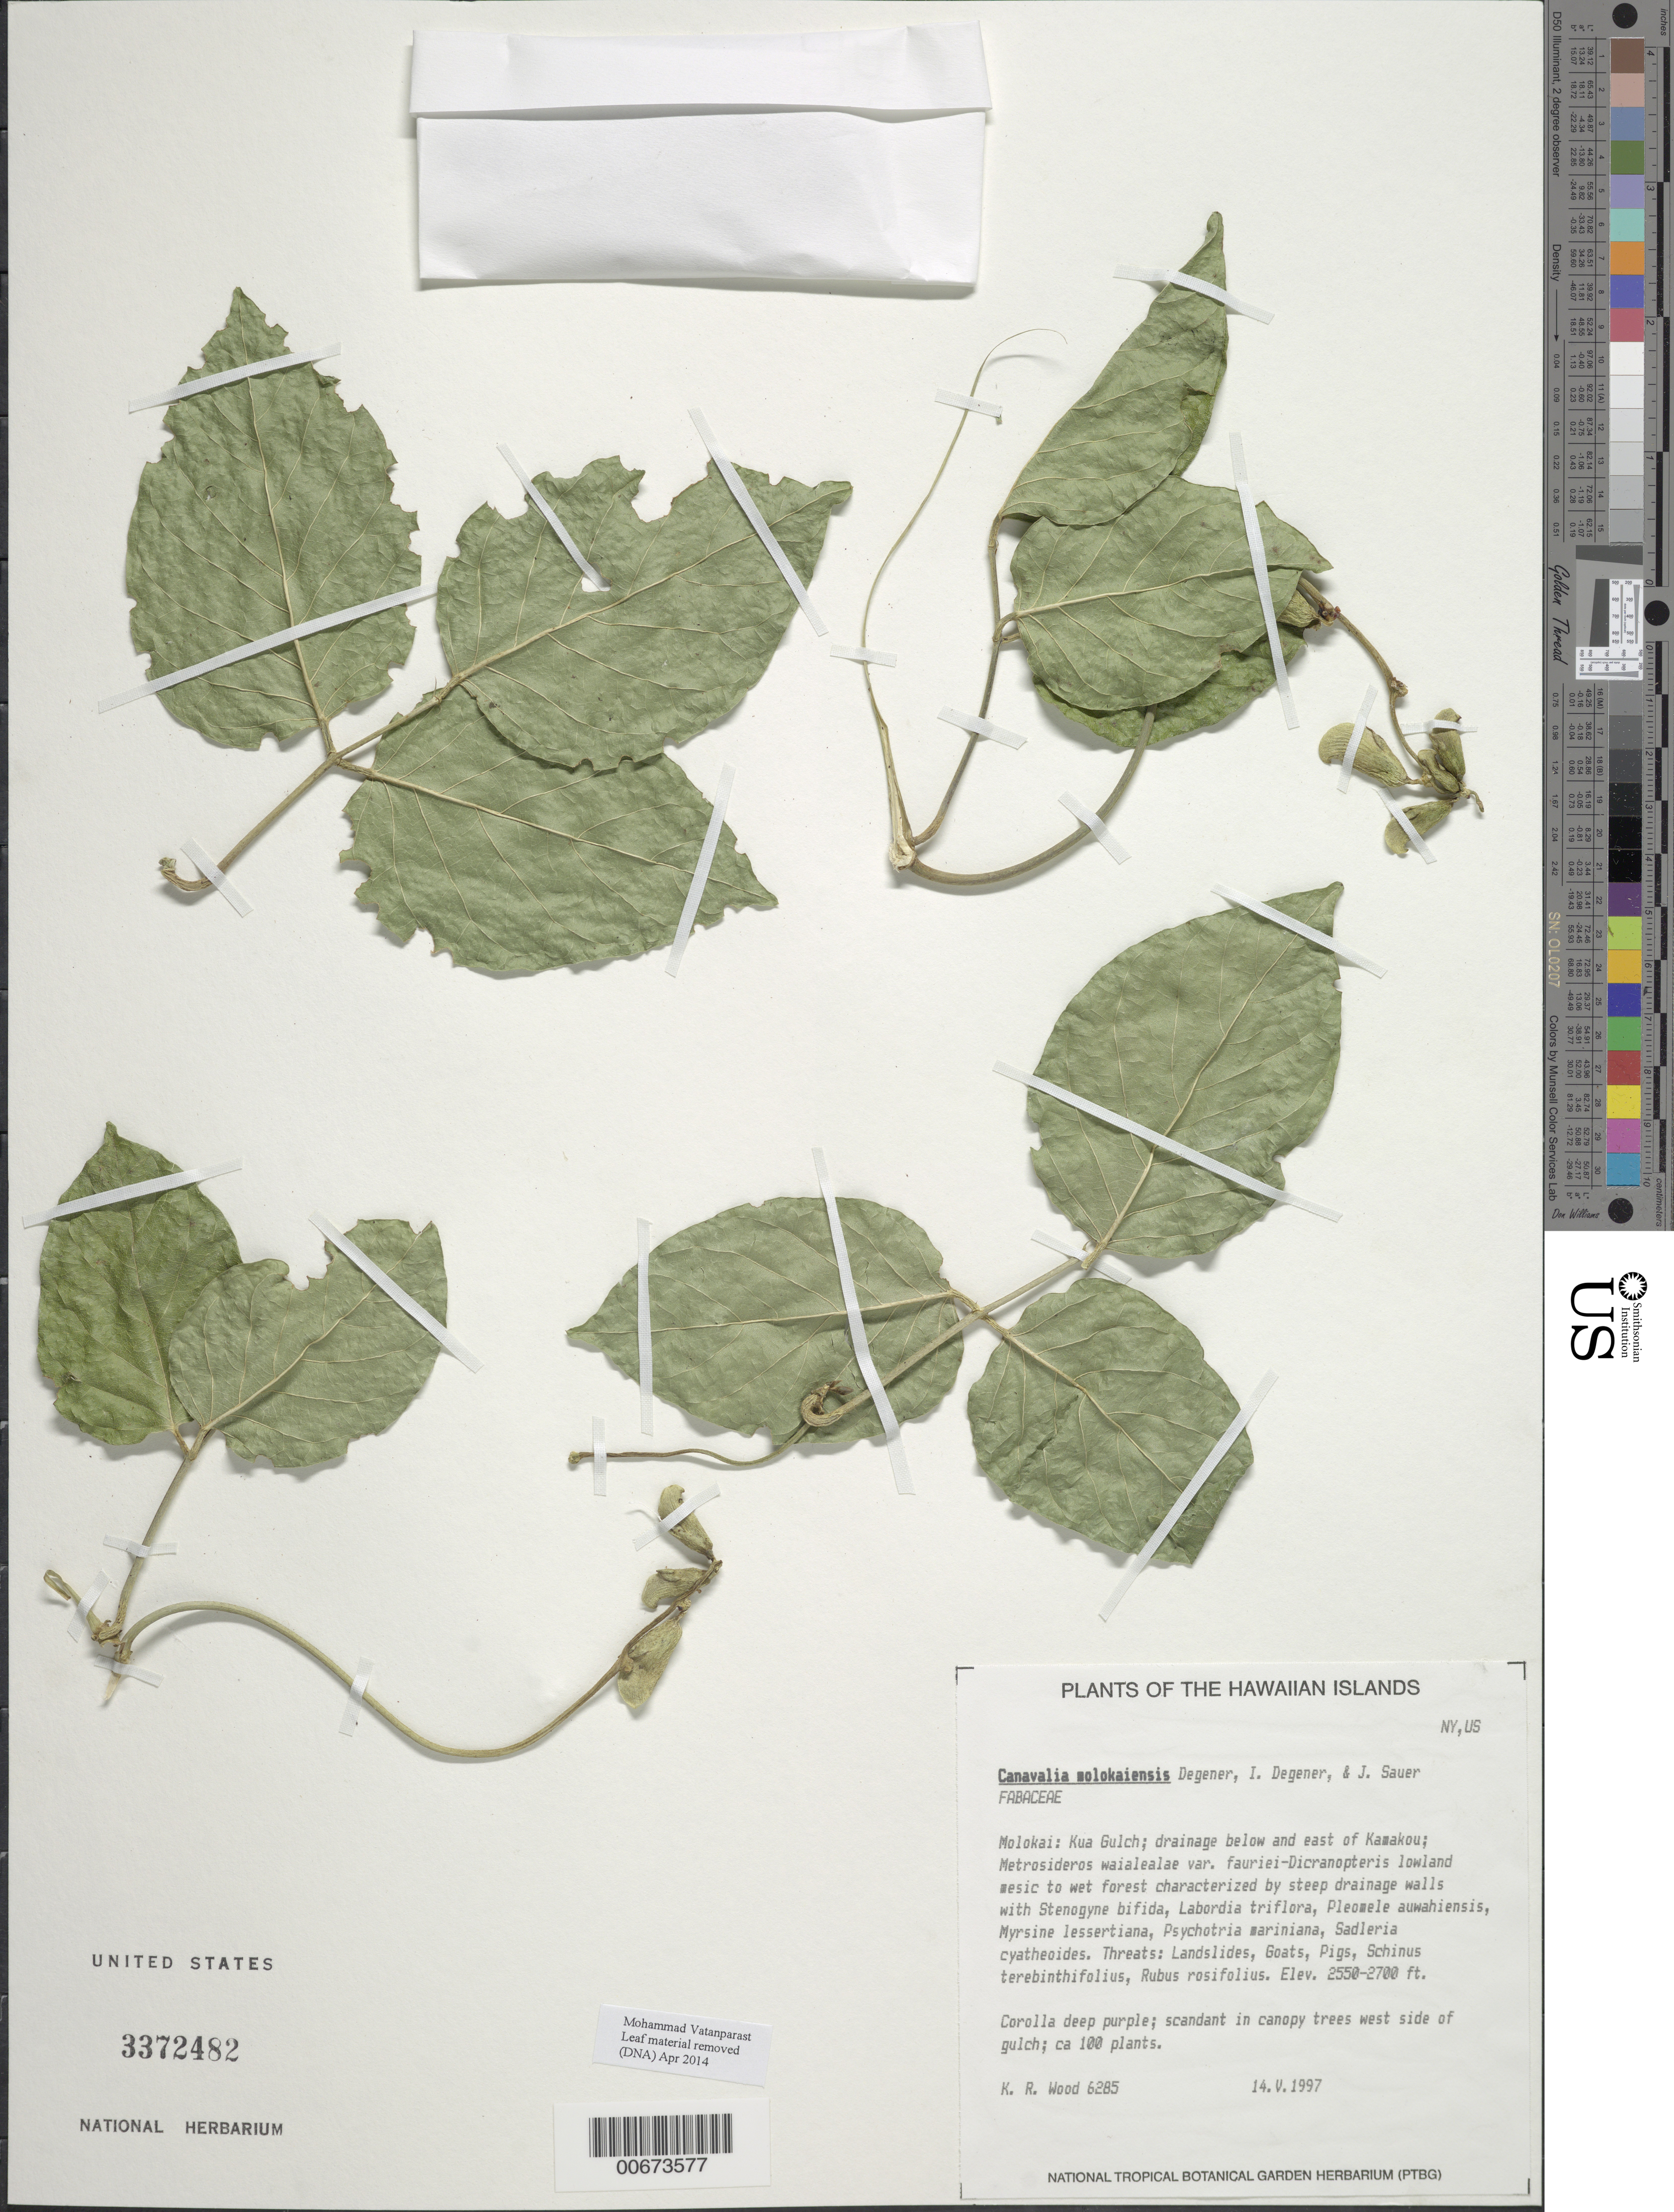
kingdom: Plantae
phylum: Tracheophyta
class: Magnoliopsida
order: Fabales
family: Fabaceae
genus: Canavalia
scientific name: Canavalia molokaiensis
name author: O. Deg. et al.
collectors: K. R. Wood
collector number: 6285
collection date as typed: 14 May 1997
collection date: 1997-05-14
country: United States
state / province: Hawaii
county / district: Maui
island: Moloka'i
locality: Kua Gulch, drainage below and E of Kamakou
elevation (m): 777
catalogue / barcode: US 3372482